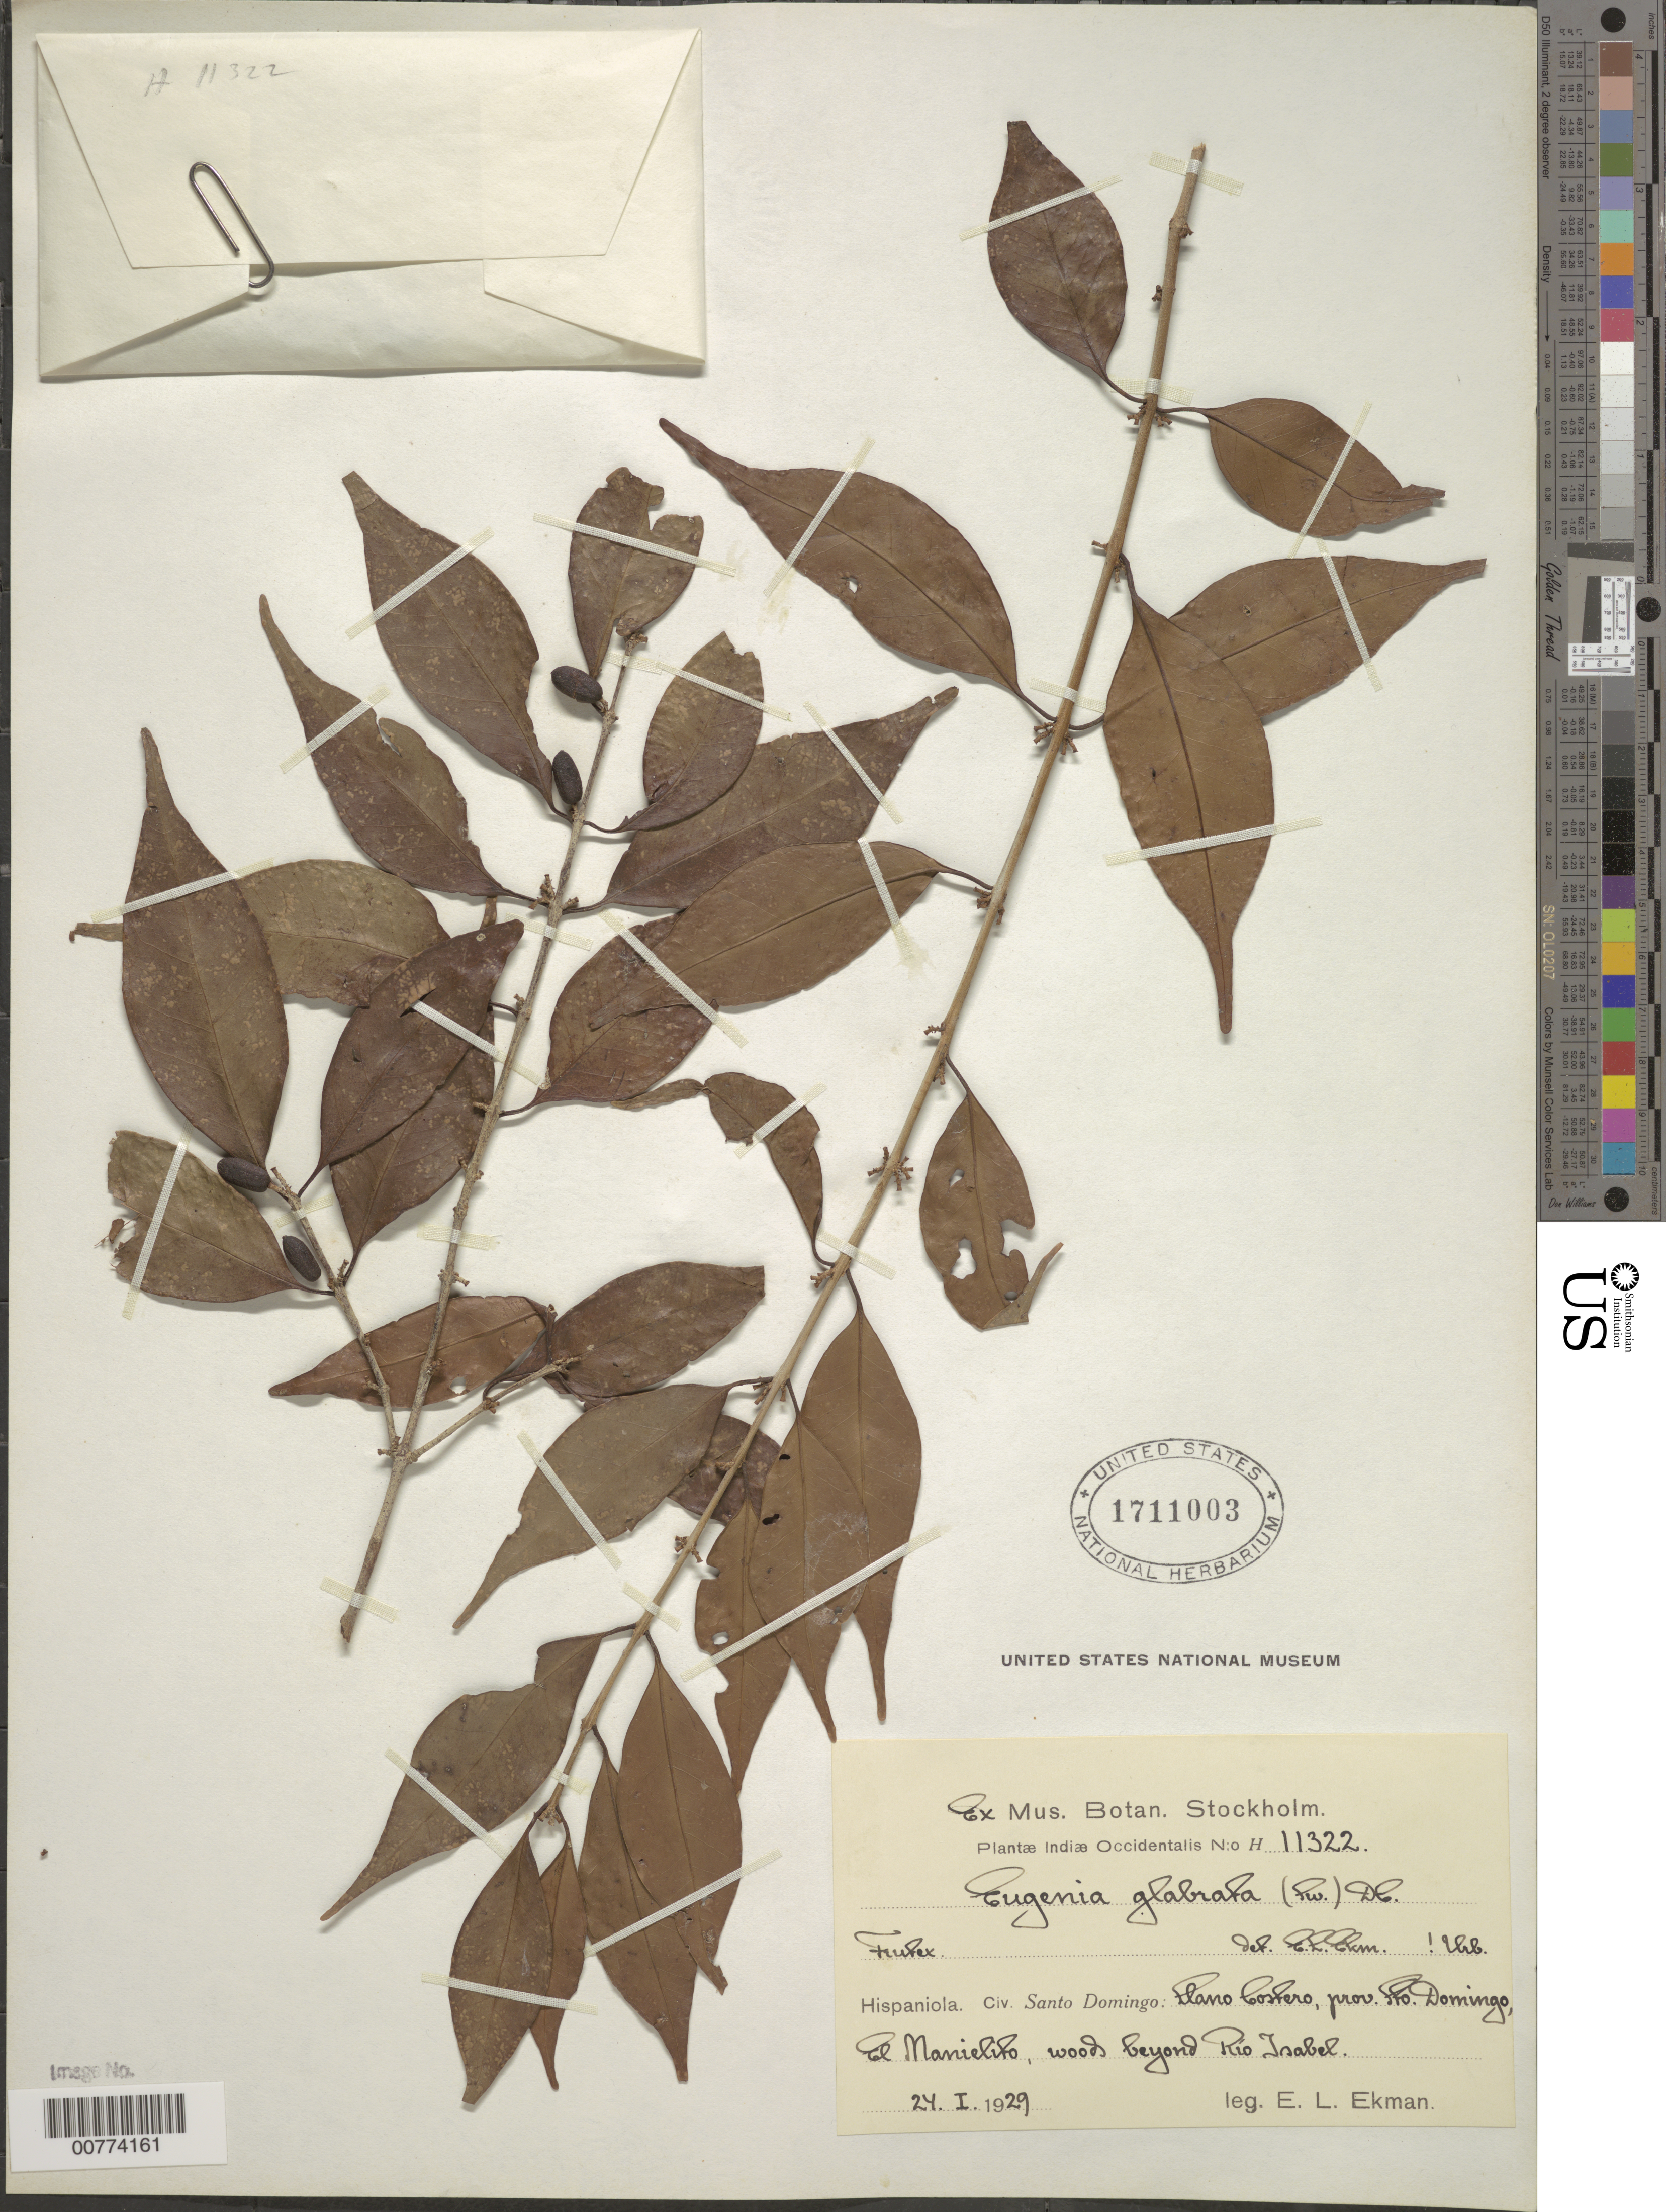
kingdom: Plantae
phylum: Tracheophyta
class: Magnoliopsida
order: Myrtales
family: Myrtaceae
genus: Eugenia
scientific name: Eugenia glabrata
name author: (Sw.) DC.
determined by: Ekman, E. L.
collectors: E. L. Ekman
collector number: H 11322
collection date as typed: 24 Jan 1929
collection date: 1929-01-24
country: Dominican Republic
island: Hispaniola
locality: Llano Costero, Sto. Domingo Province, El Manielillo, Rio Isabel.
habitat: Woods beyond river.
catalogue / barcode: US 1711003